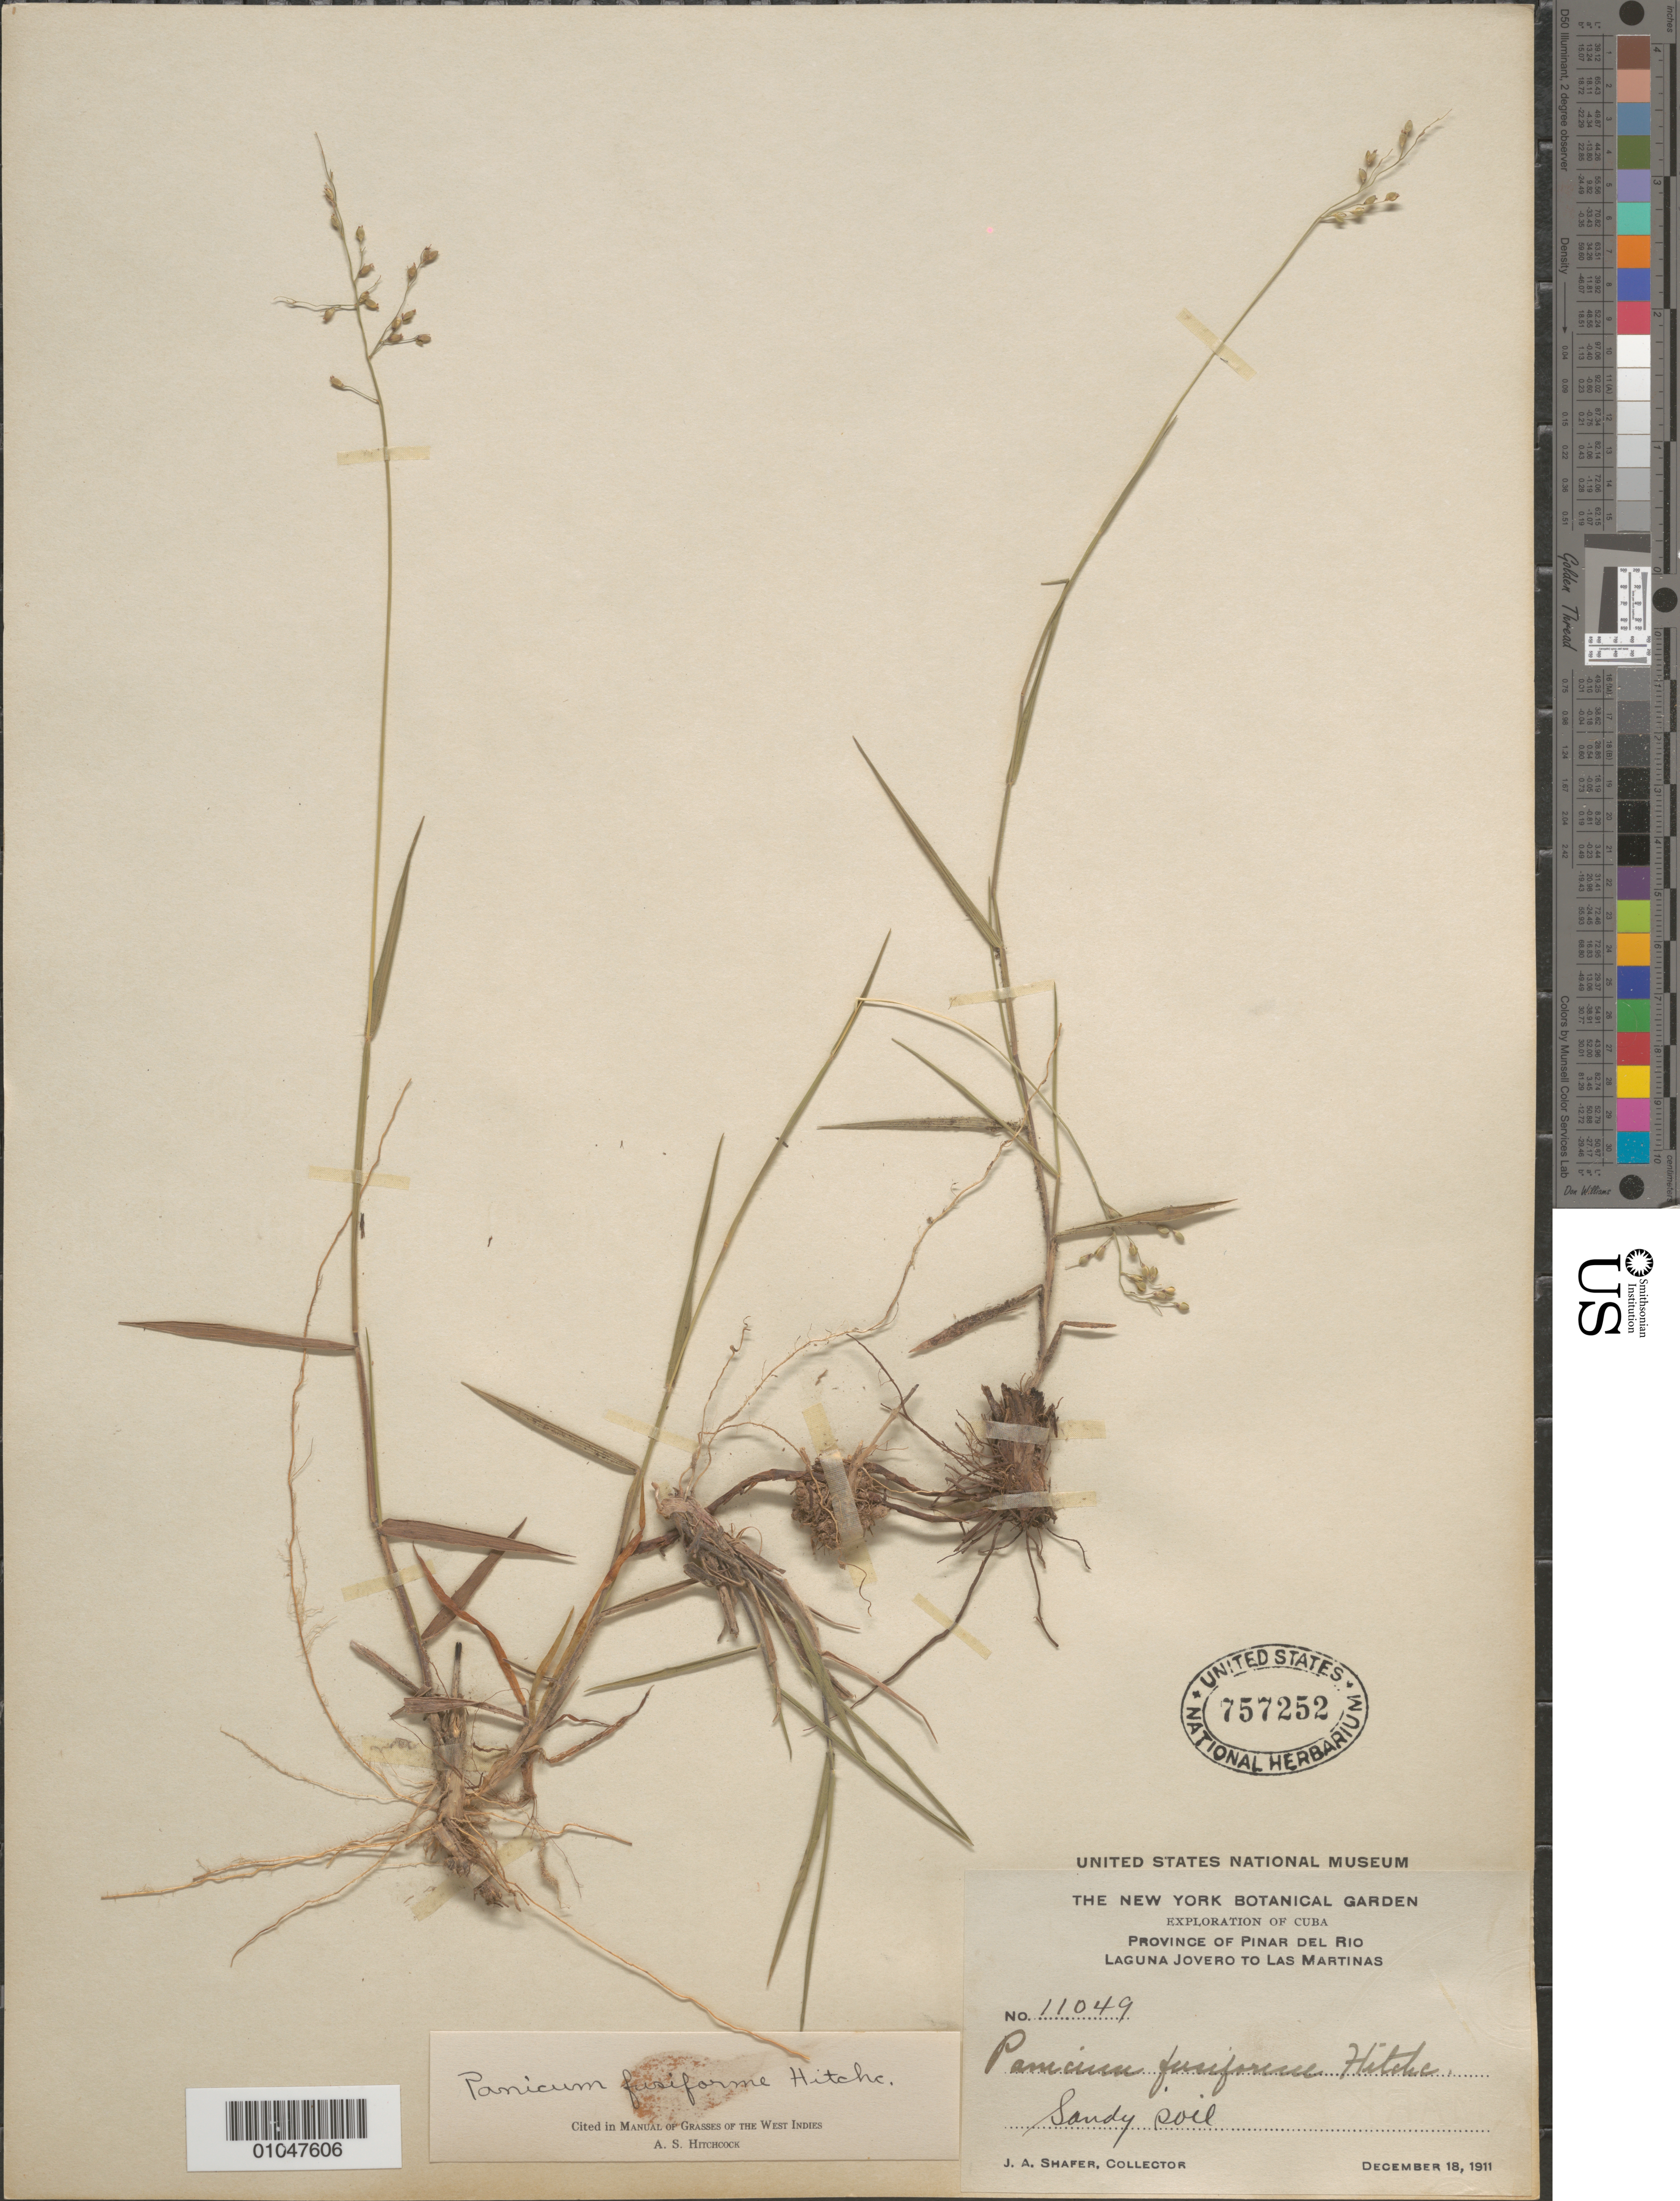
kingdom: Plantae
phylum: Tracheophyta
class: Liliopsida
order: Poales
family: Poaceae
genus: Panicum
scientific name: Panicum fusiforme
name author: Hitchc.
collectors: J. A. Shafer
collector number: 11049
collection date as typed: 18 Dec 1911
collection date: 1911-12-18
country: Cuba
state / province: Pinar del Rio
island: Cuba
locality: Laguna Jovero to Las Martinas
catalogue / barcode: US 757252